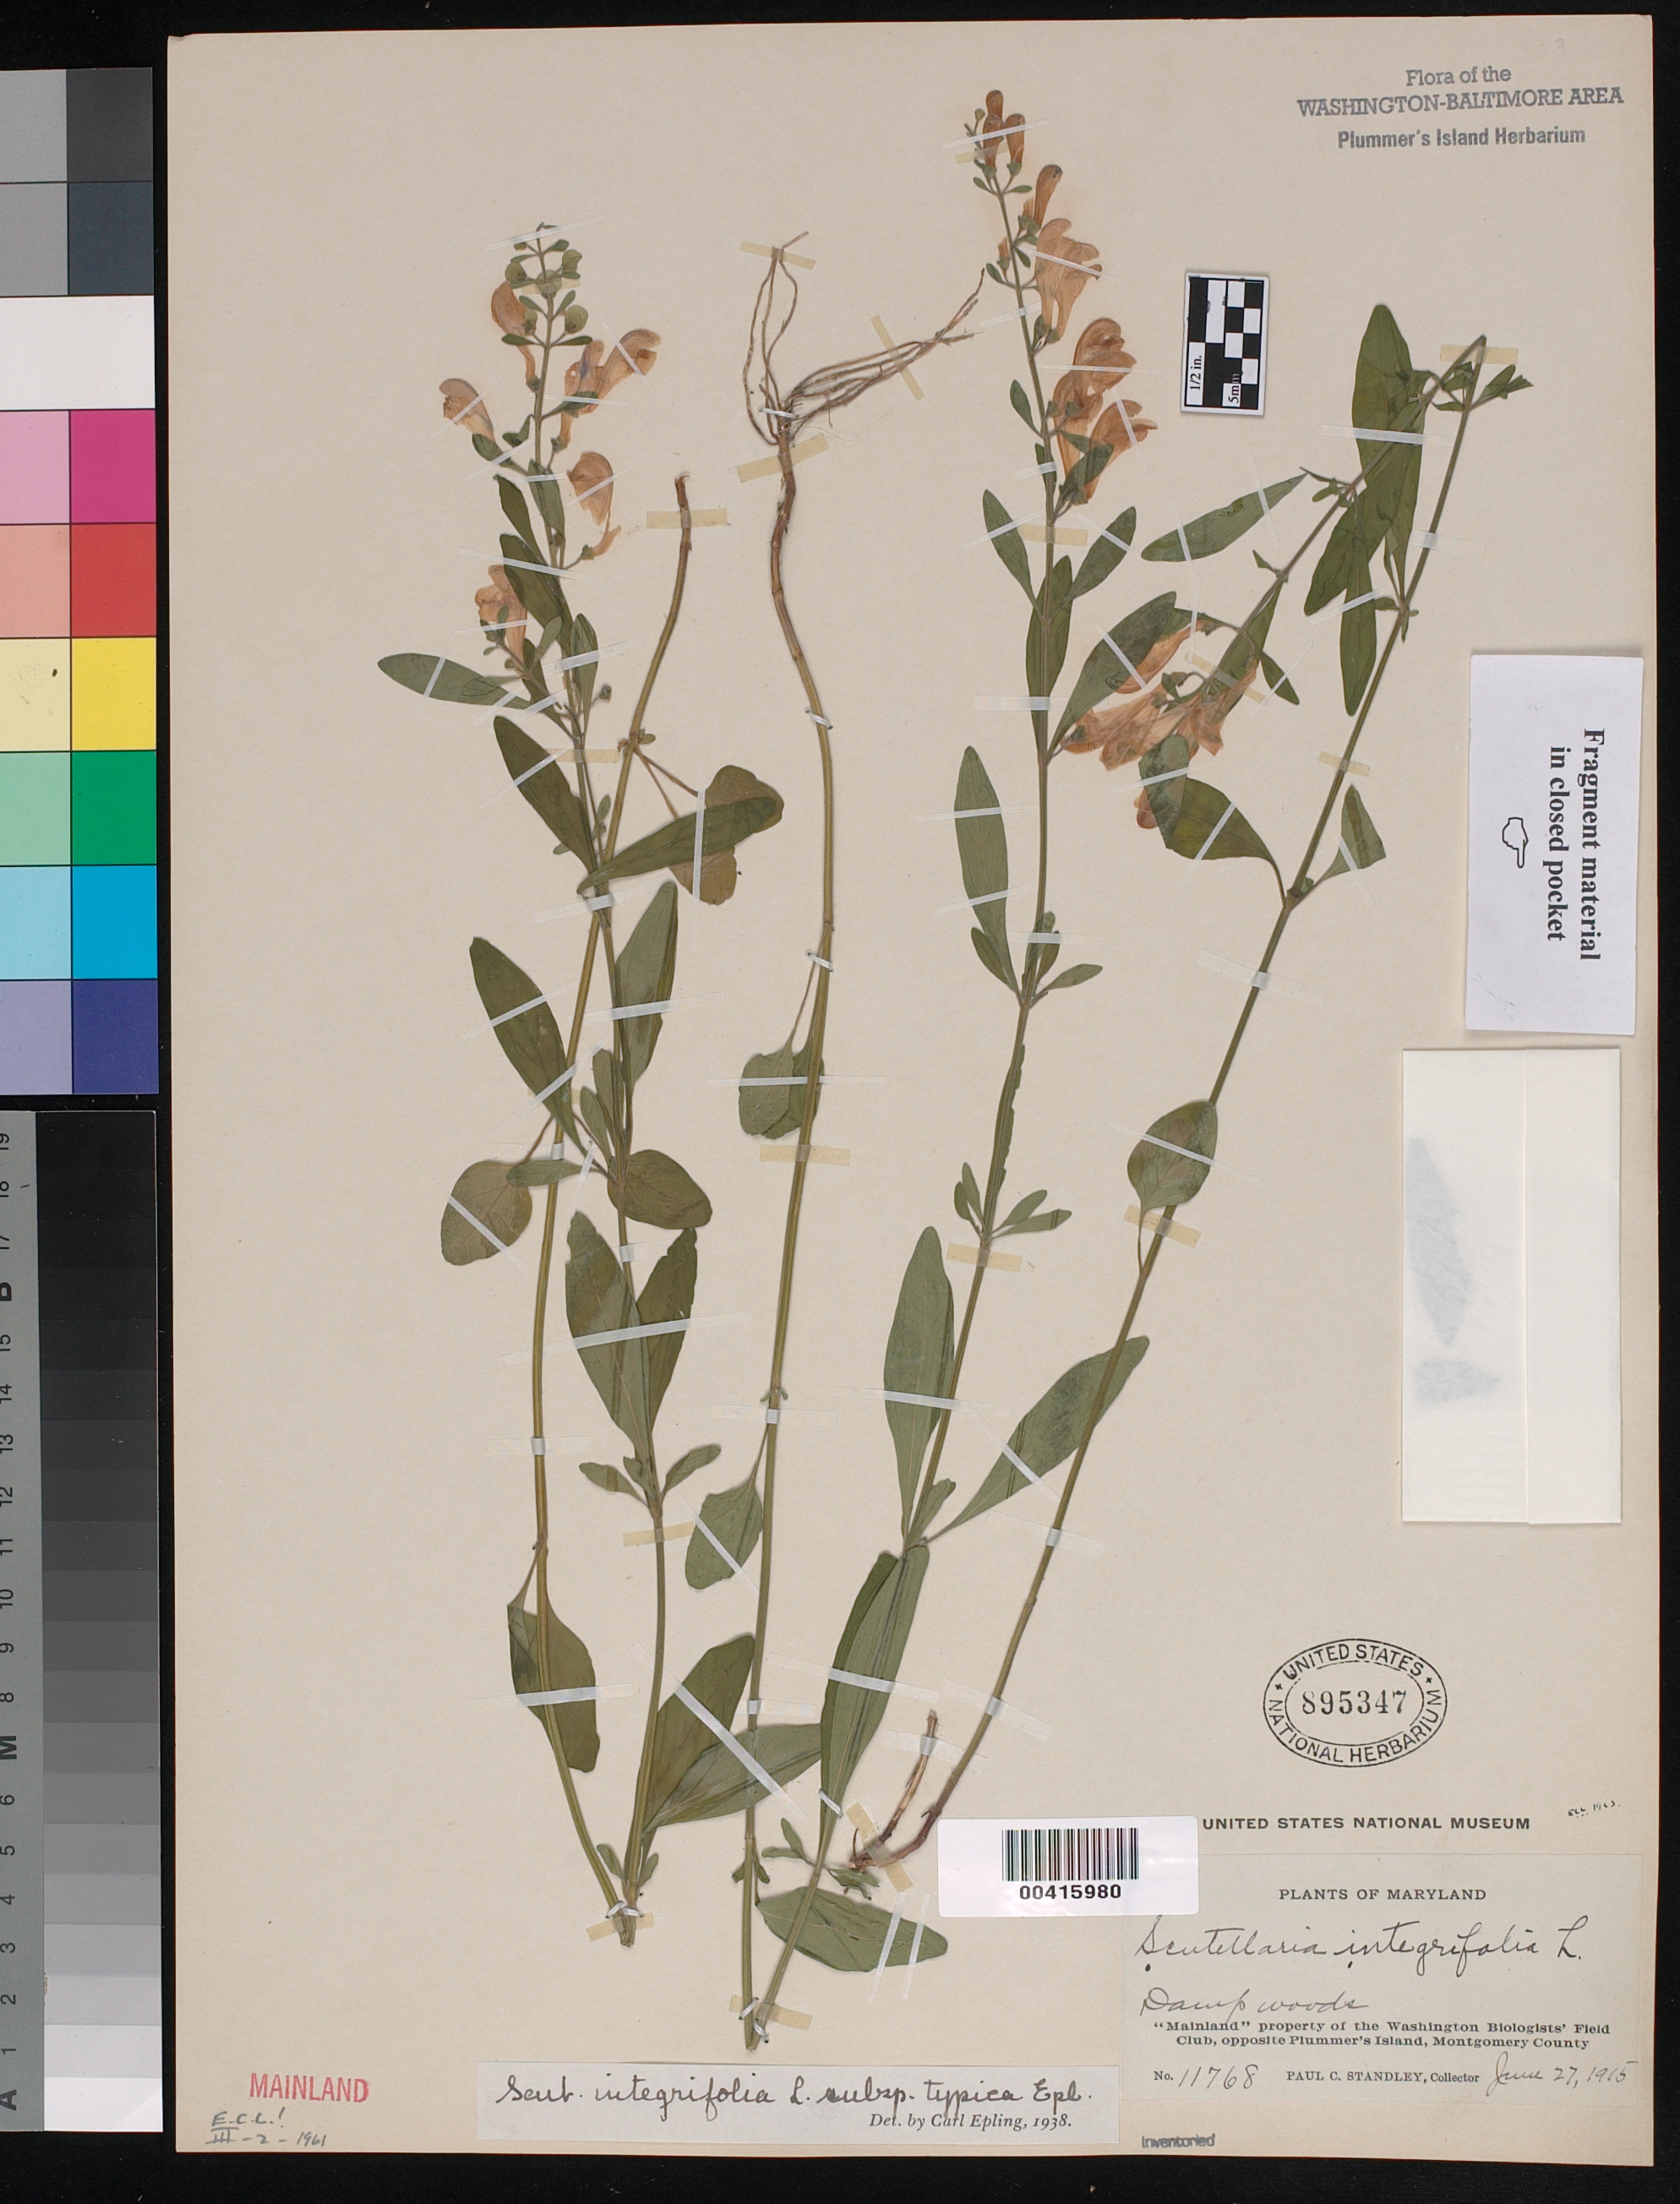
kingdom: Plantae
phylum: Tracheophyta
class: Magnoliopsida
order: Lamiales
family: Lamiaceae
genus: Scutellaria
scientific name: Scutellaria integrifolia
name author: L.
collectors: P. C. Standley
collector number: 11768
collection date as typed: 27 Jun 1915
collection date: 1915-06-27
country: United States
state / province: Maryland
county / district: Montgomery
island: Plummers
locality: Plummer's Island C. & O. Canal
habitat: Damp woods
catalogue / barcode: US 895347